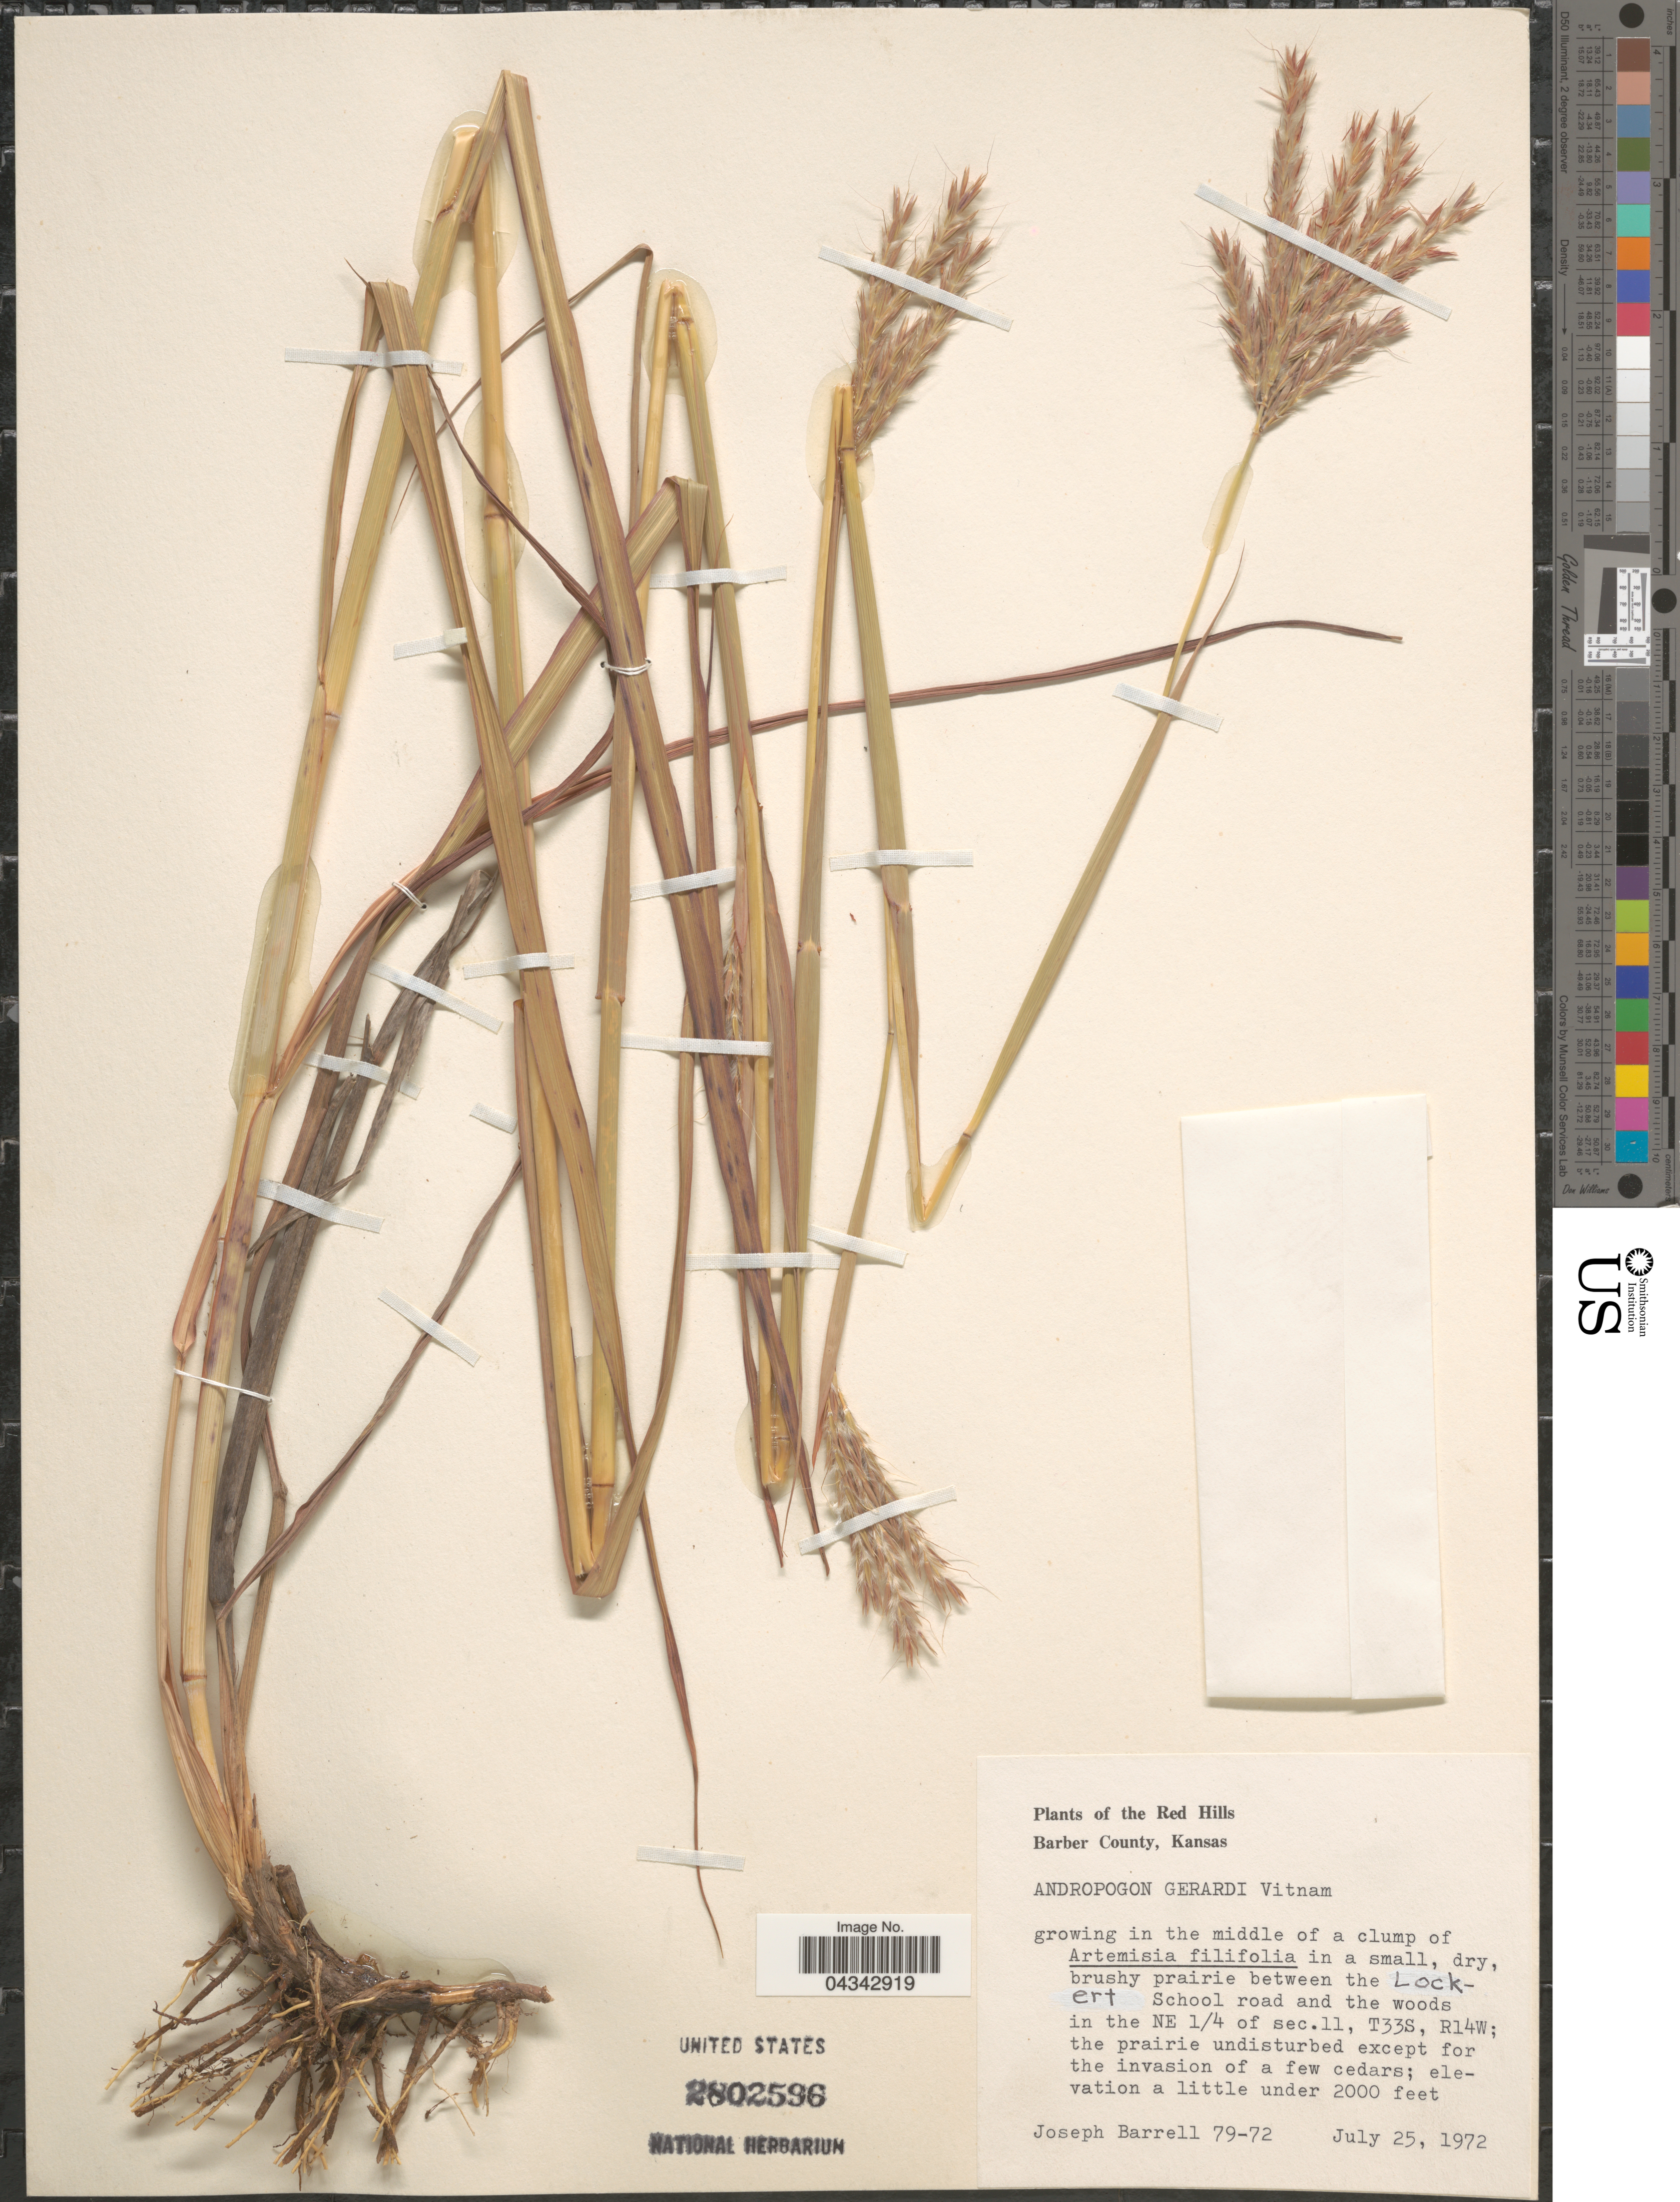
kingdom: Plantae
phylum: Tracheophyta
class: Liliopsida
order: Poales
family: Poaceae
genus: Andropogon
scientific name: Andropogon gerardii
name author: Vitman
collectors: J. Barrell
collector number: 79-72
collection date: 1972-07-25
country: United States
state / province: Kansas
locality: Red Hills. Barber County. In the middle of a clump of Artemisia filifolia in a small, dry, brushy prairie between the Lockert School road and the woods in the NE¼ of sec. 11, T33S, R14W; the prairie undisturbed except for the invasion of a few cedars.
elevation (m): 610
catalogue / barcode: US 2802596